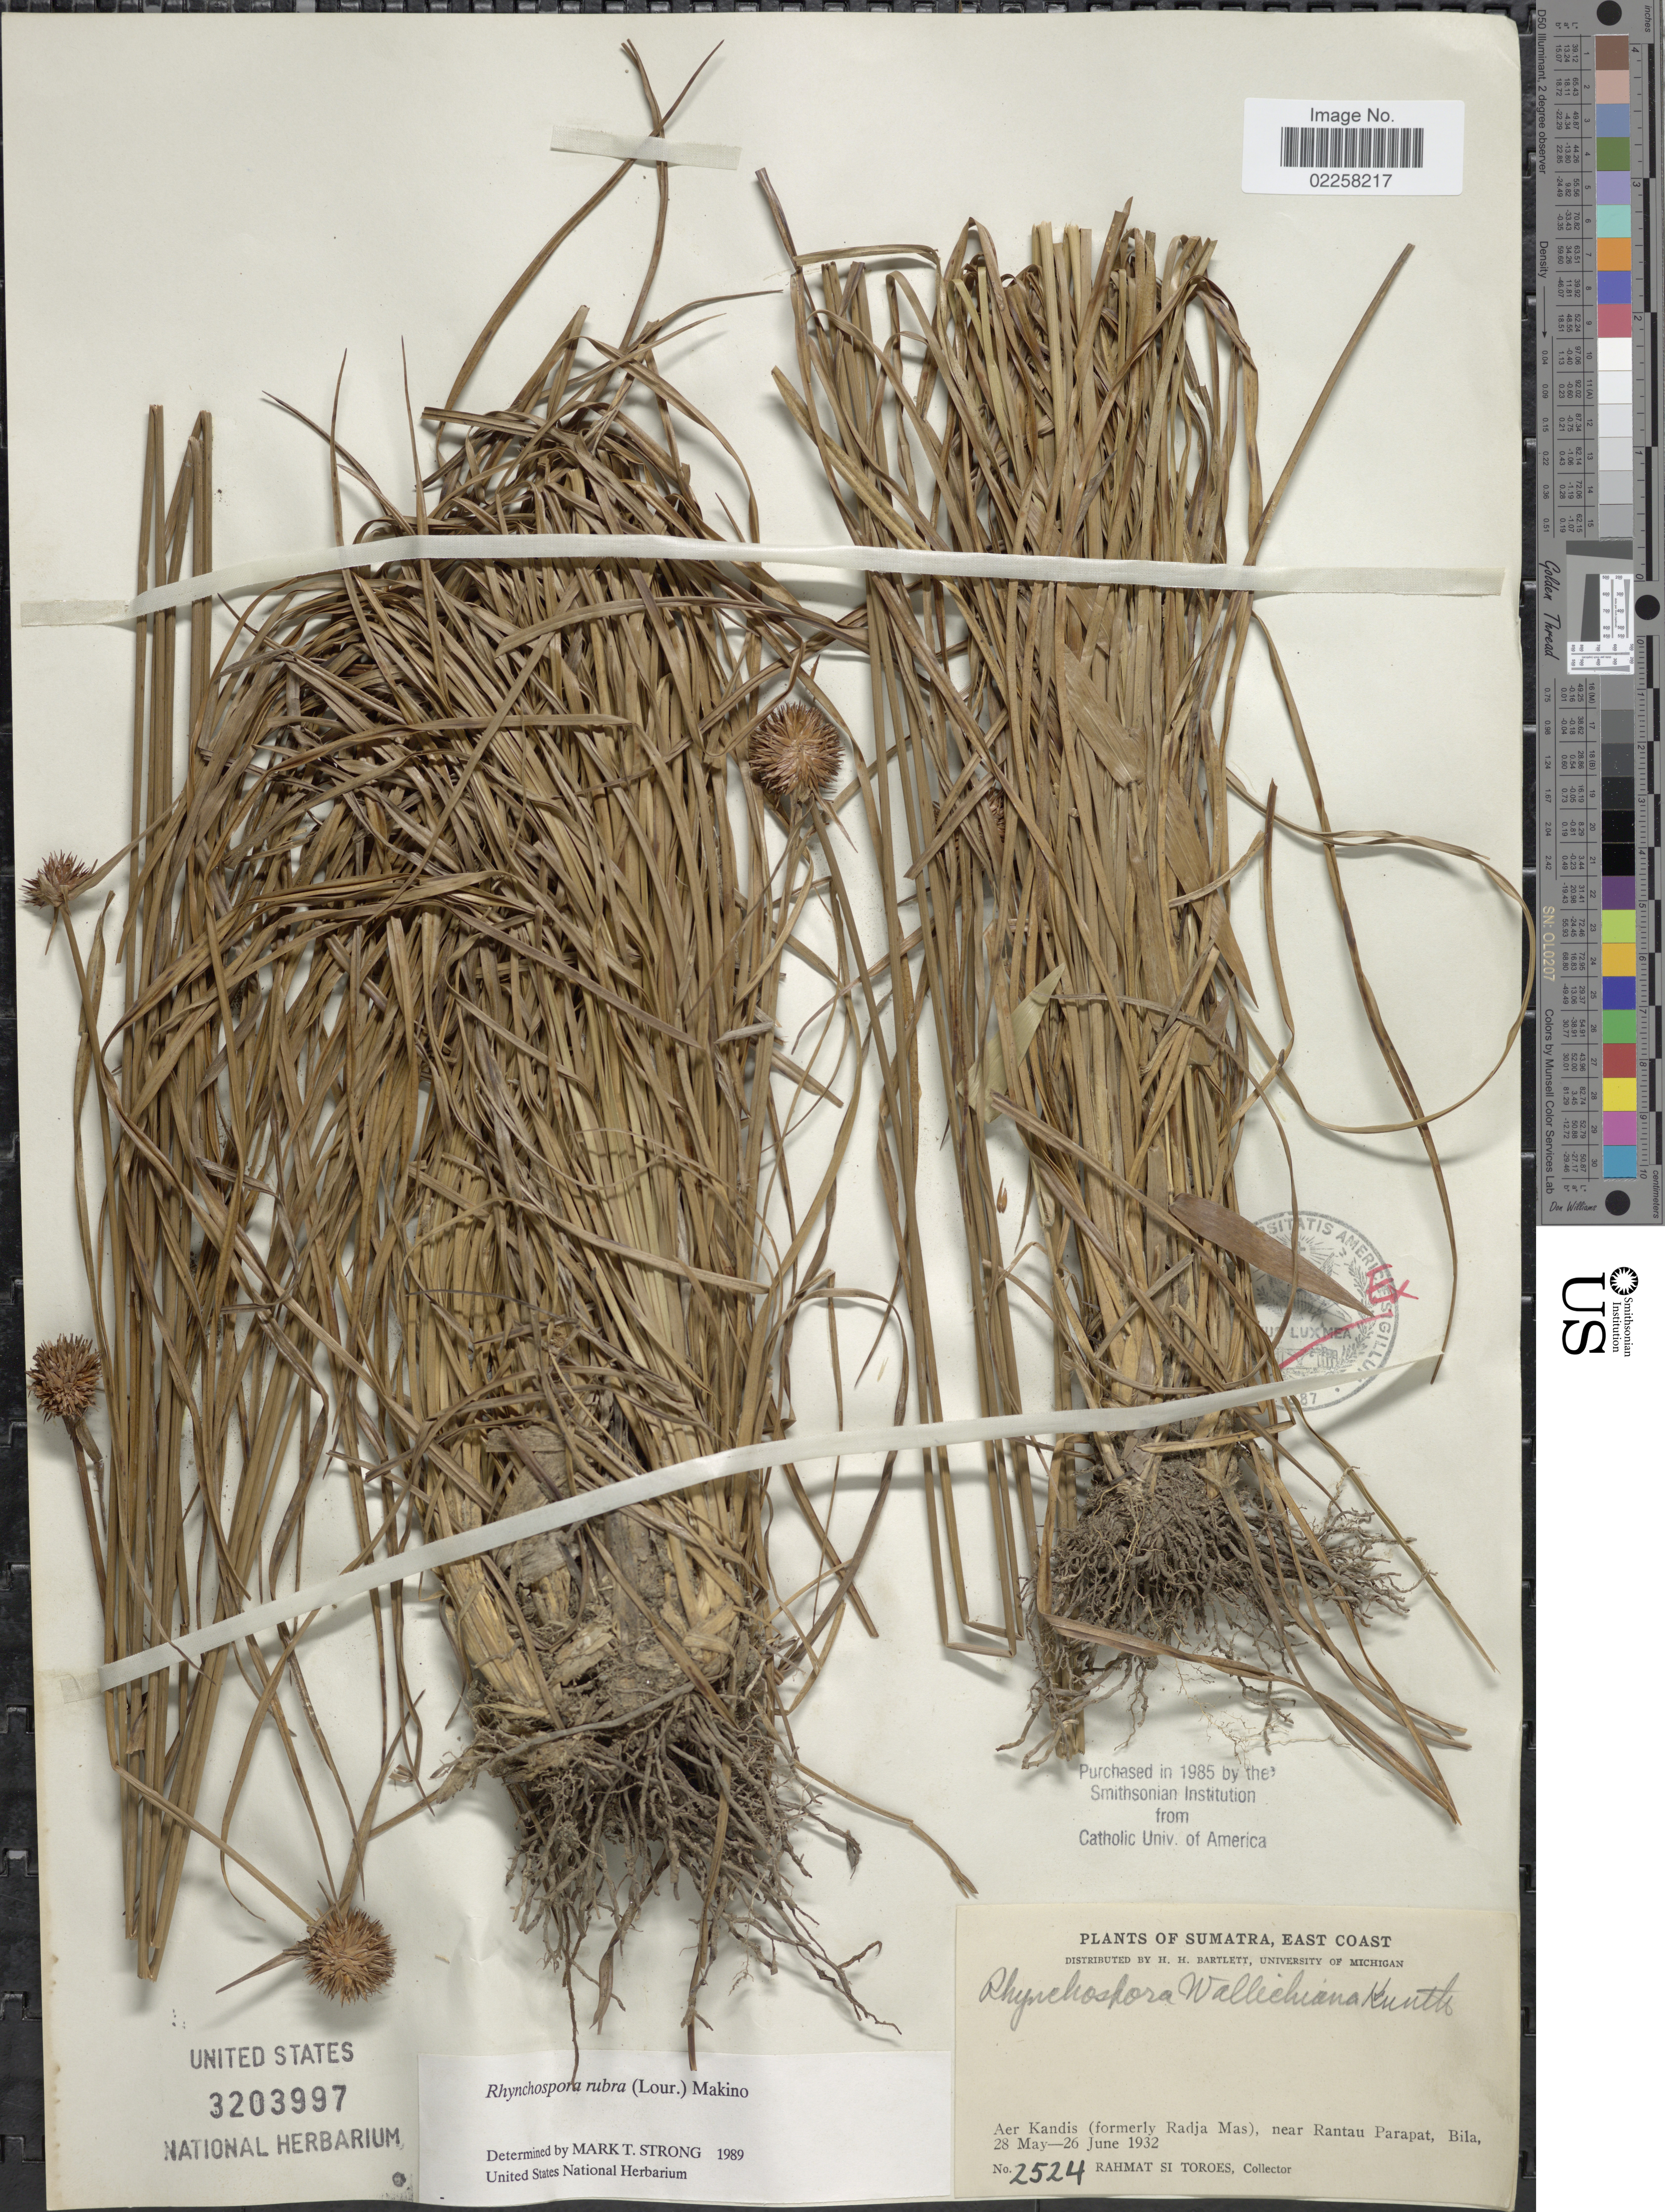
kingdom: Plantae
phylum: Tracheophyta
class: Liliopsida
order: Poales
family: Cyperaceae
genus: Rhynchospora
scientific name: Rhynchospora rubra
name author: (Lour.) Makino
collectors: Rahmat Si Boeea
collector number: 2524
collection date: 1932-05-28/1932-06-26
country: Indonesia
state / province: Sumatra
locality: East Coast. Aer Kandis (formerly Radja Mas), near Rantau Parapat, Bila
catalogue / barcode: US 3203997